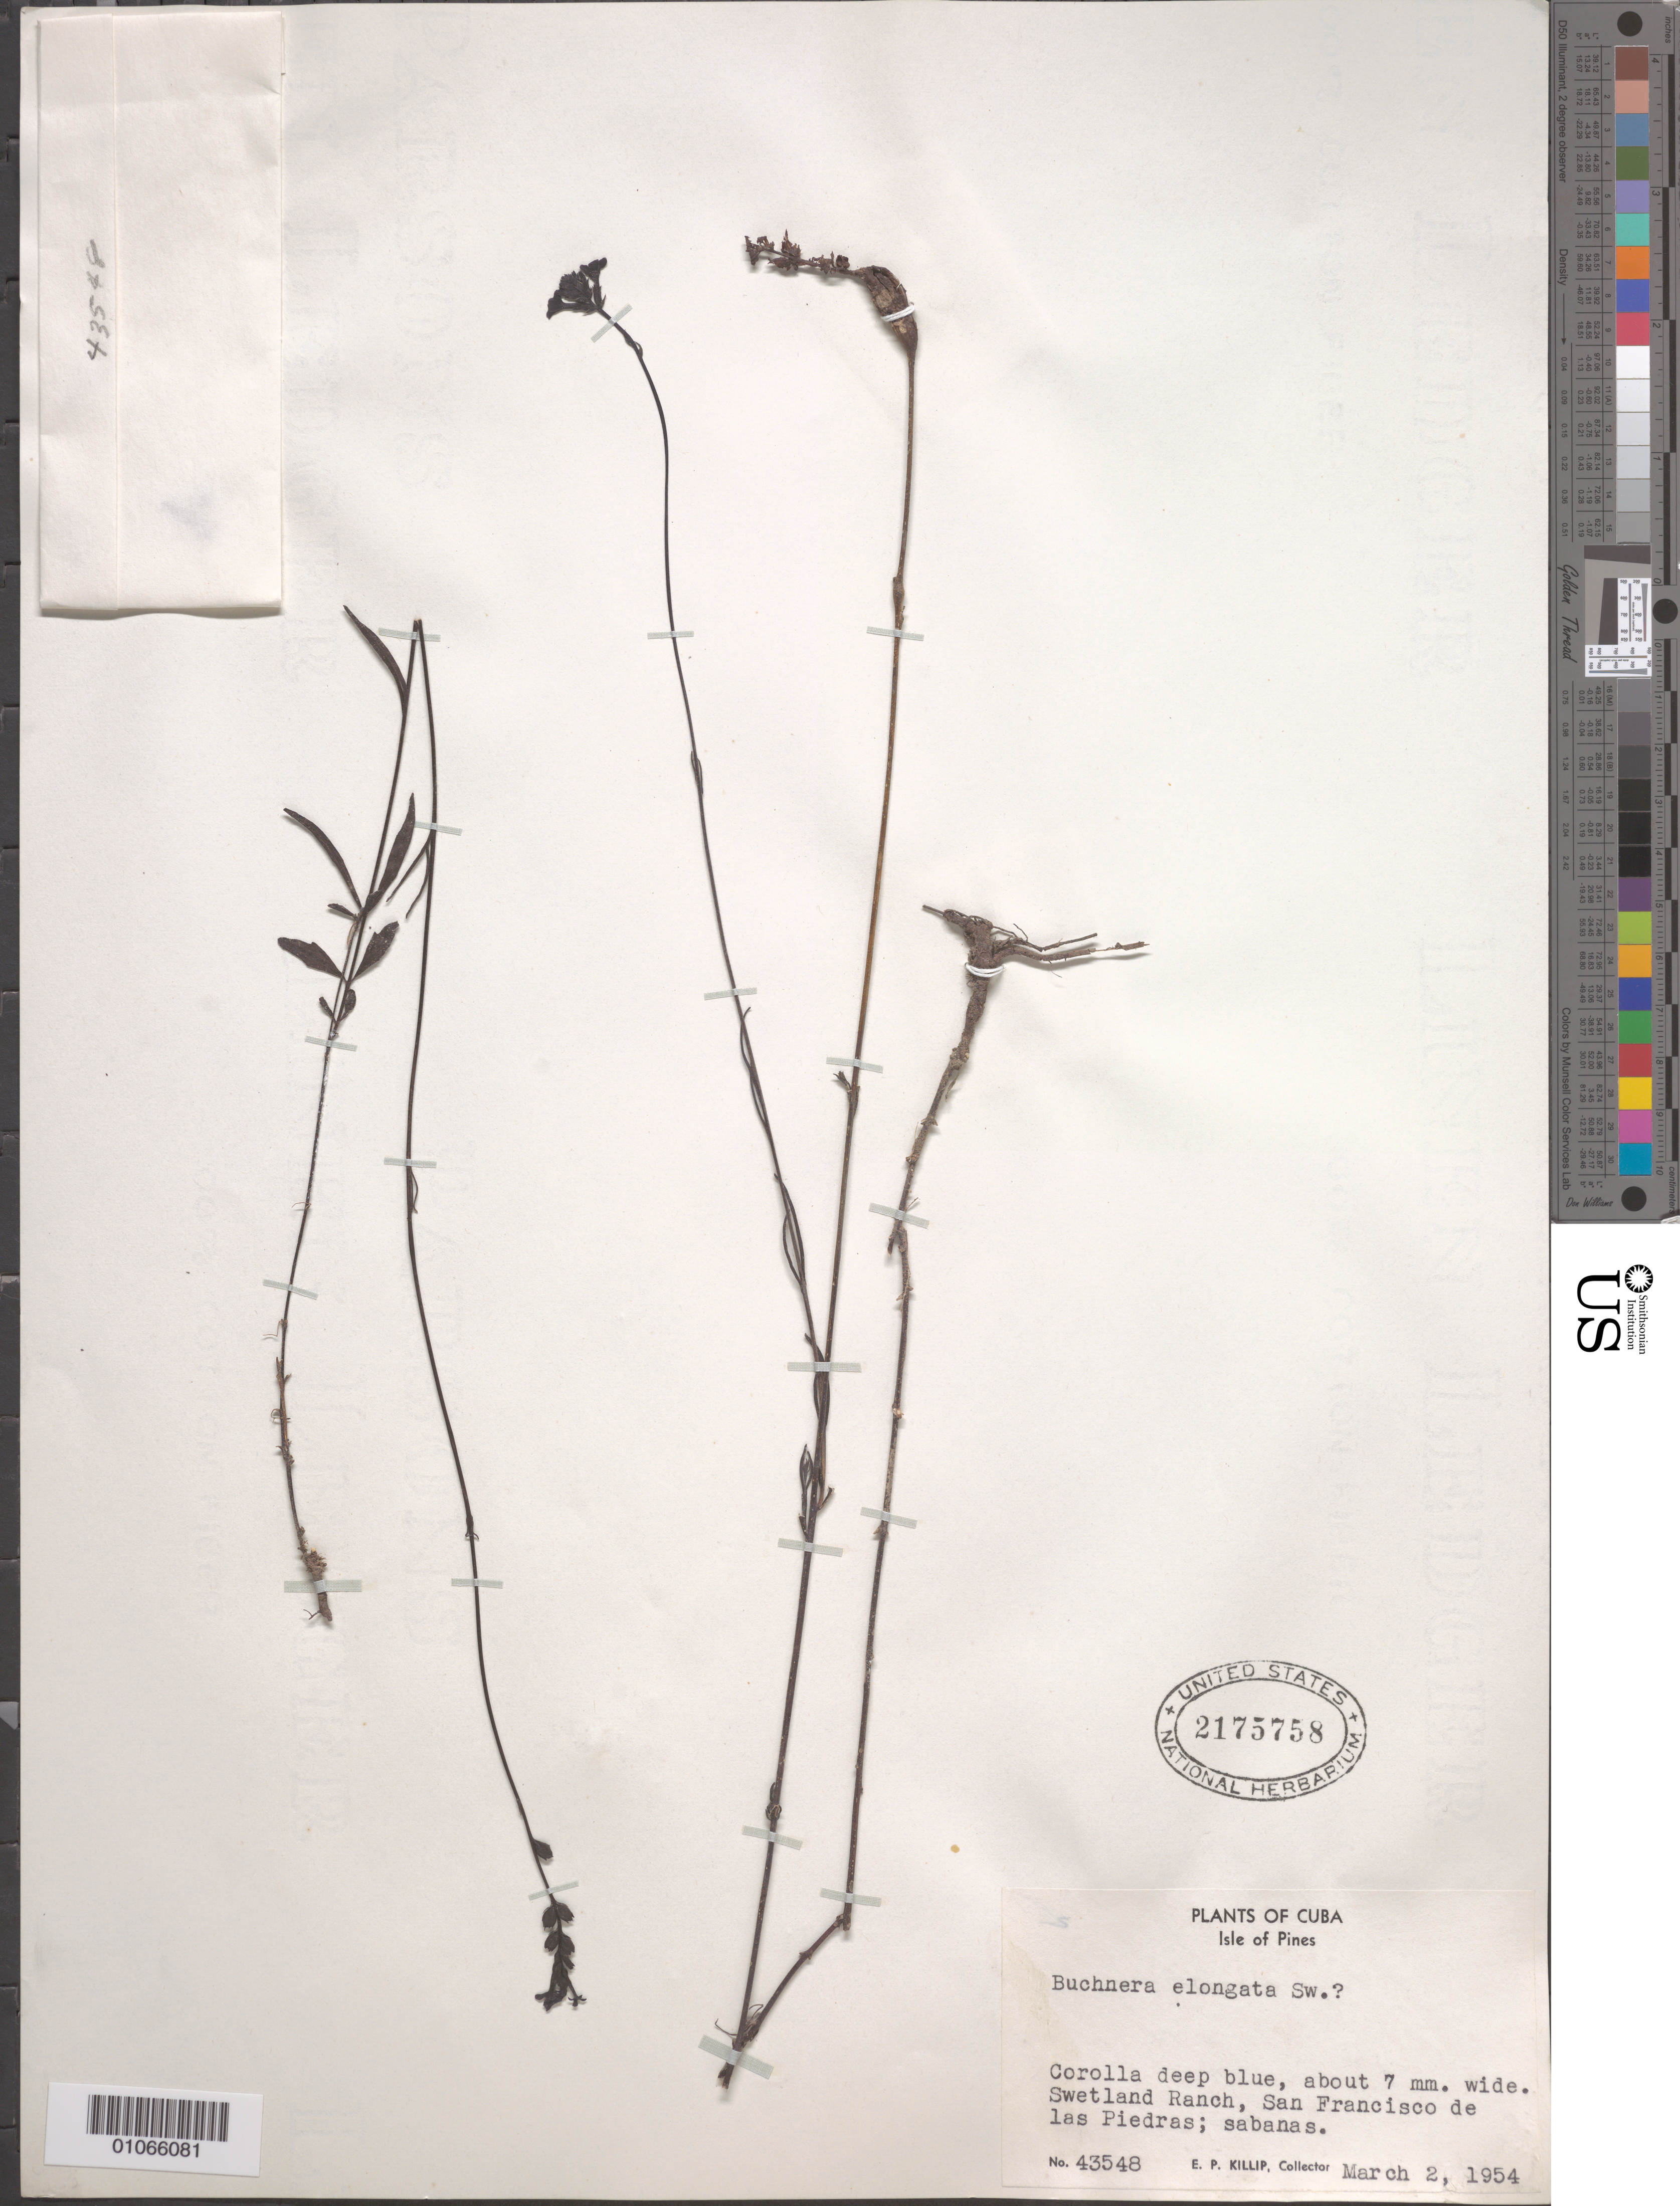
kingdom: Plantae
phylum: Tracheophyta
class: Magnoliopsida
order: Lamiales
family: Orobanchaceae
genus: Buchnera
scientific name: Buchnera elongata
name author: Sw.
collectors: E. P. Killip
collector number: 43548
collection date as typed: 02 Mar 1954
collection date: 1954-03-02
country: Cuba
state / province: Isla de La Juventud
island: Isla de la Juventud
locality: Swetland Ranch, San Francisco de las Piedras; savannahs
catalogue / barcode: US 2175758